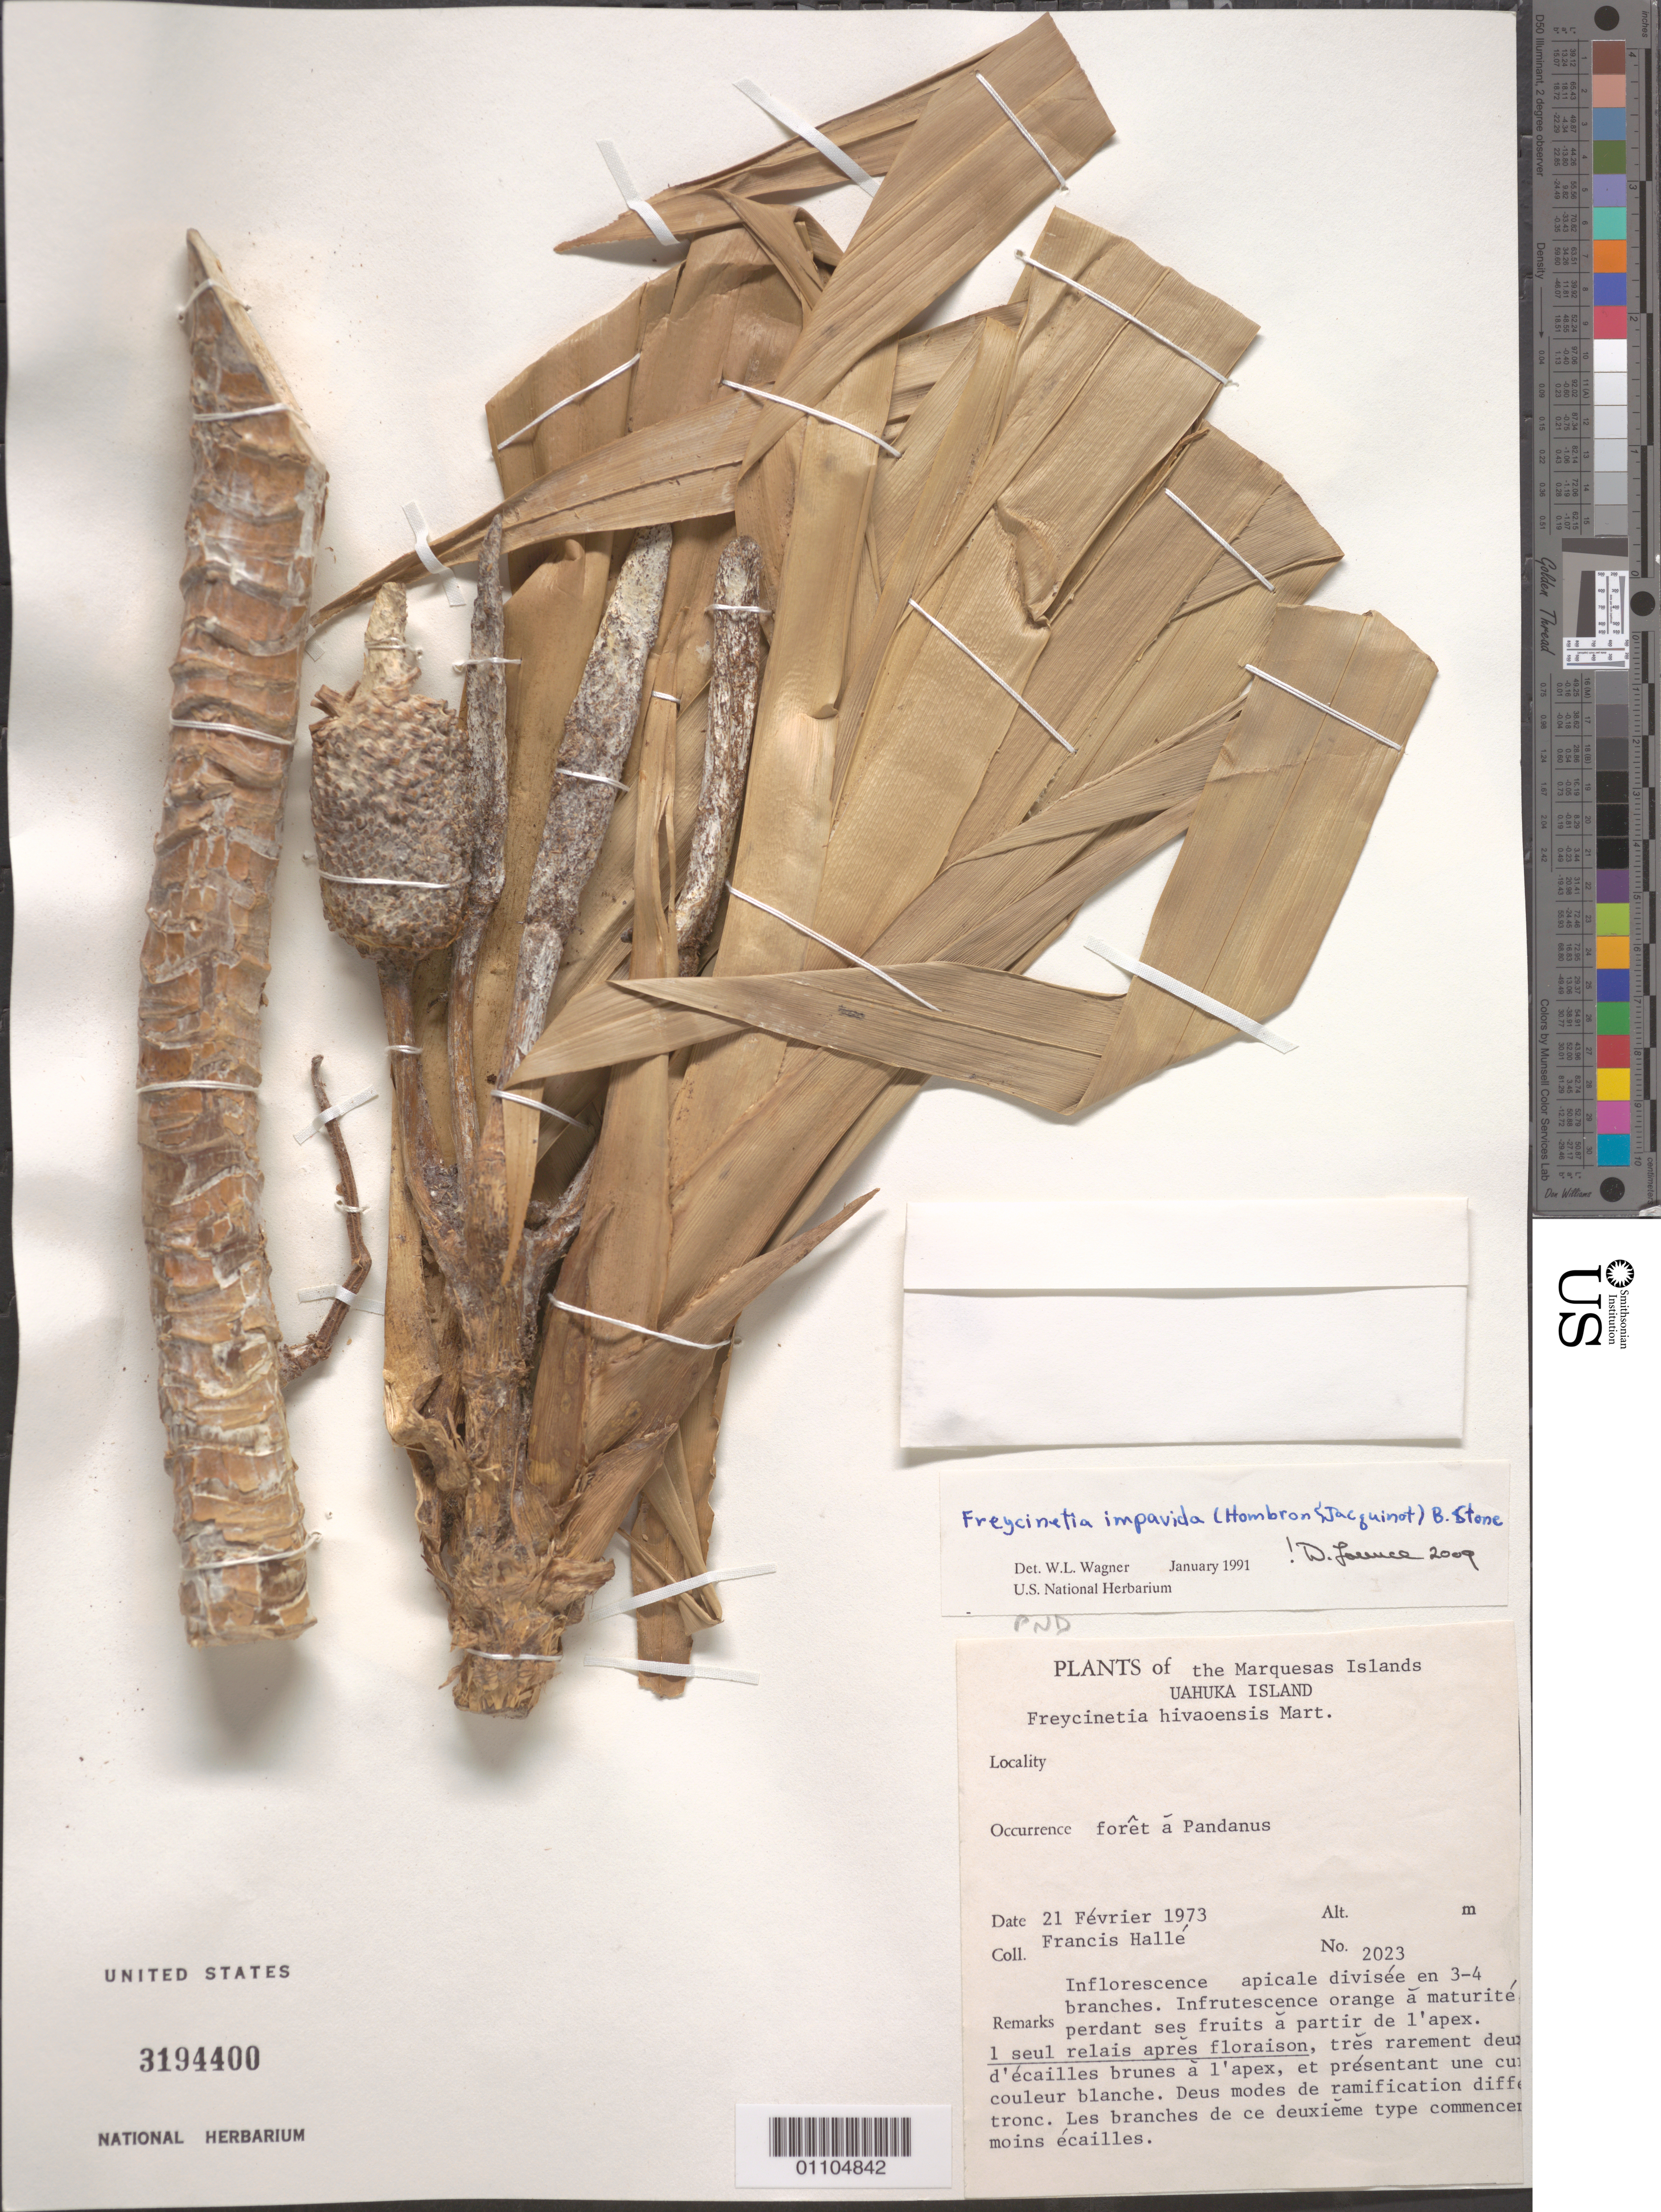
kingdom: Plantae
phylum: Tracheophyta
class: Liliopsida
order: Pandanales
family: Pandanaceae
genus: Freycinetia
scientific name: Freycinetia impavida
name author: (Hombr. & Jacquinot ex Decne.) B.C. Stone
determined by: Wagner, W. L., (BOT), Smithsonian Institution - National Museum of Natural History (UNITED STATES)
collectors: F. Hallé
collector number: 2023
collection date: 1973-02-21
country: French Polynesia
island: Ua Huka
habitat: Forêt à Pandanus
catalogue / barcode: US 3194400